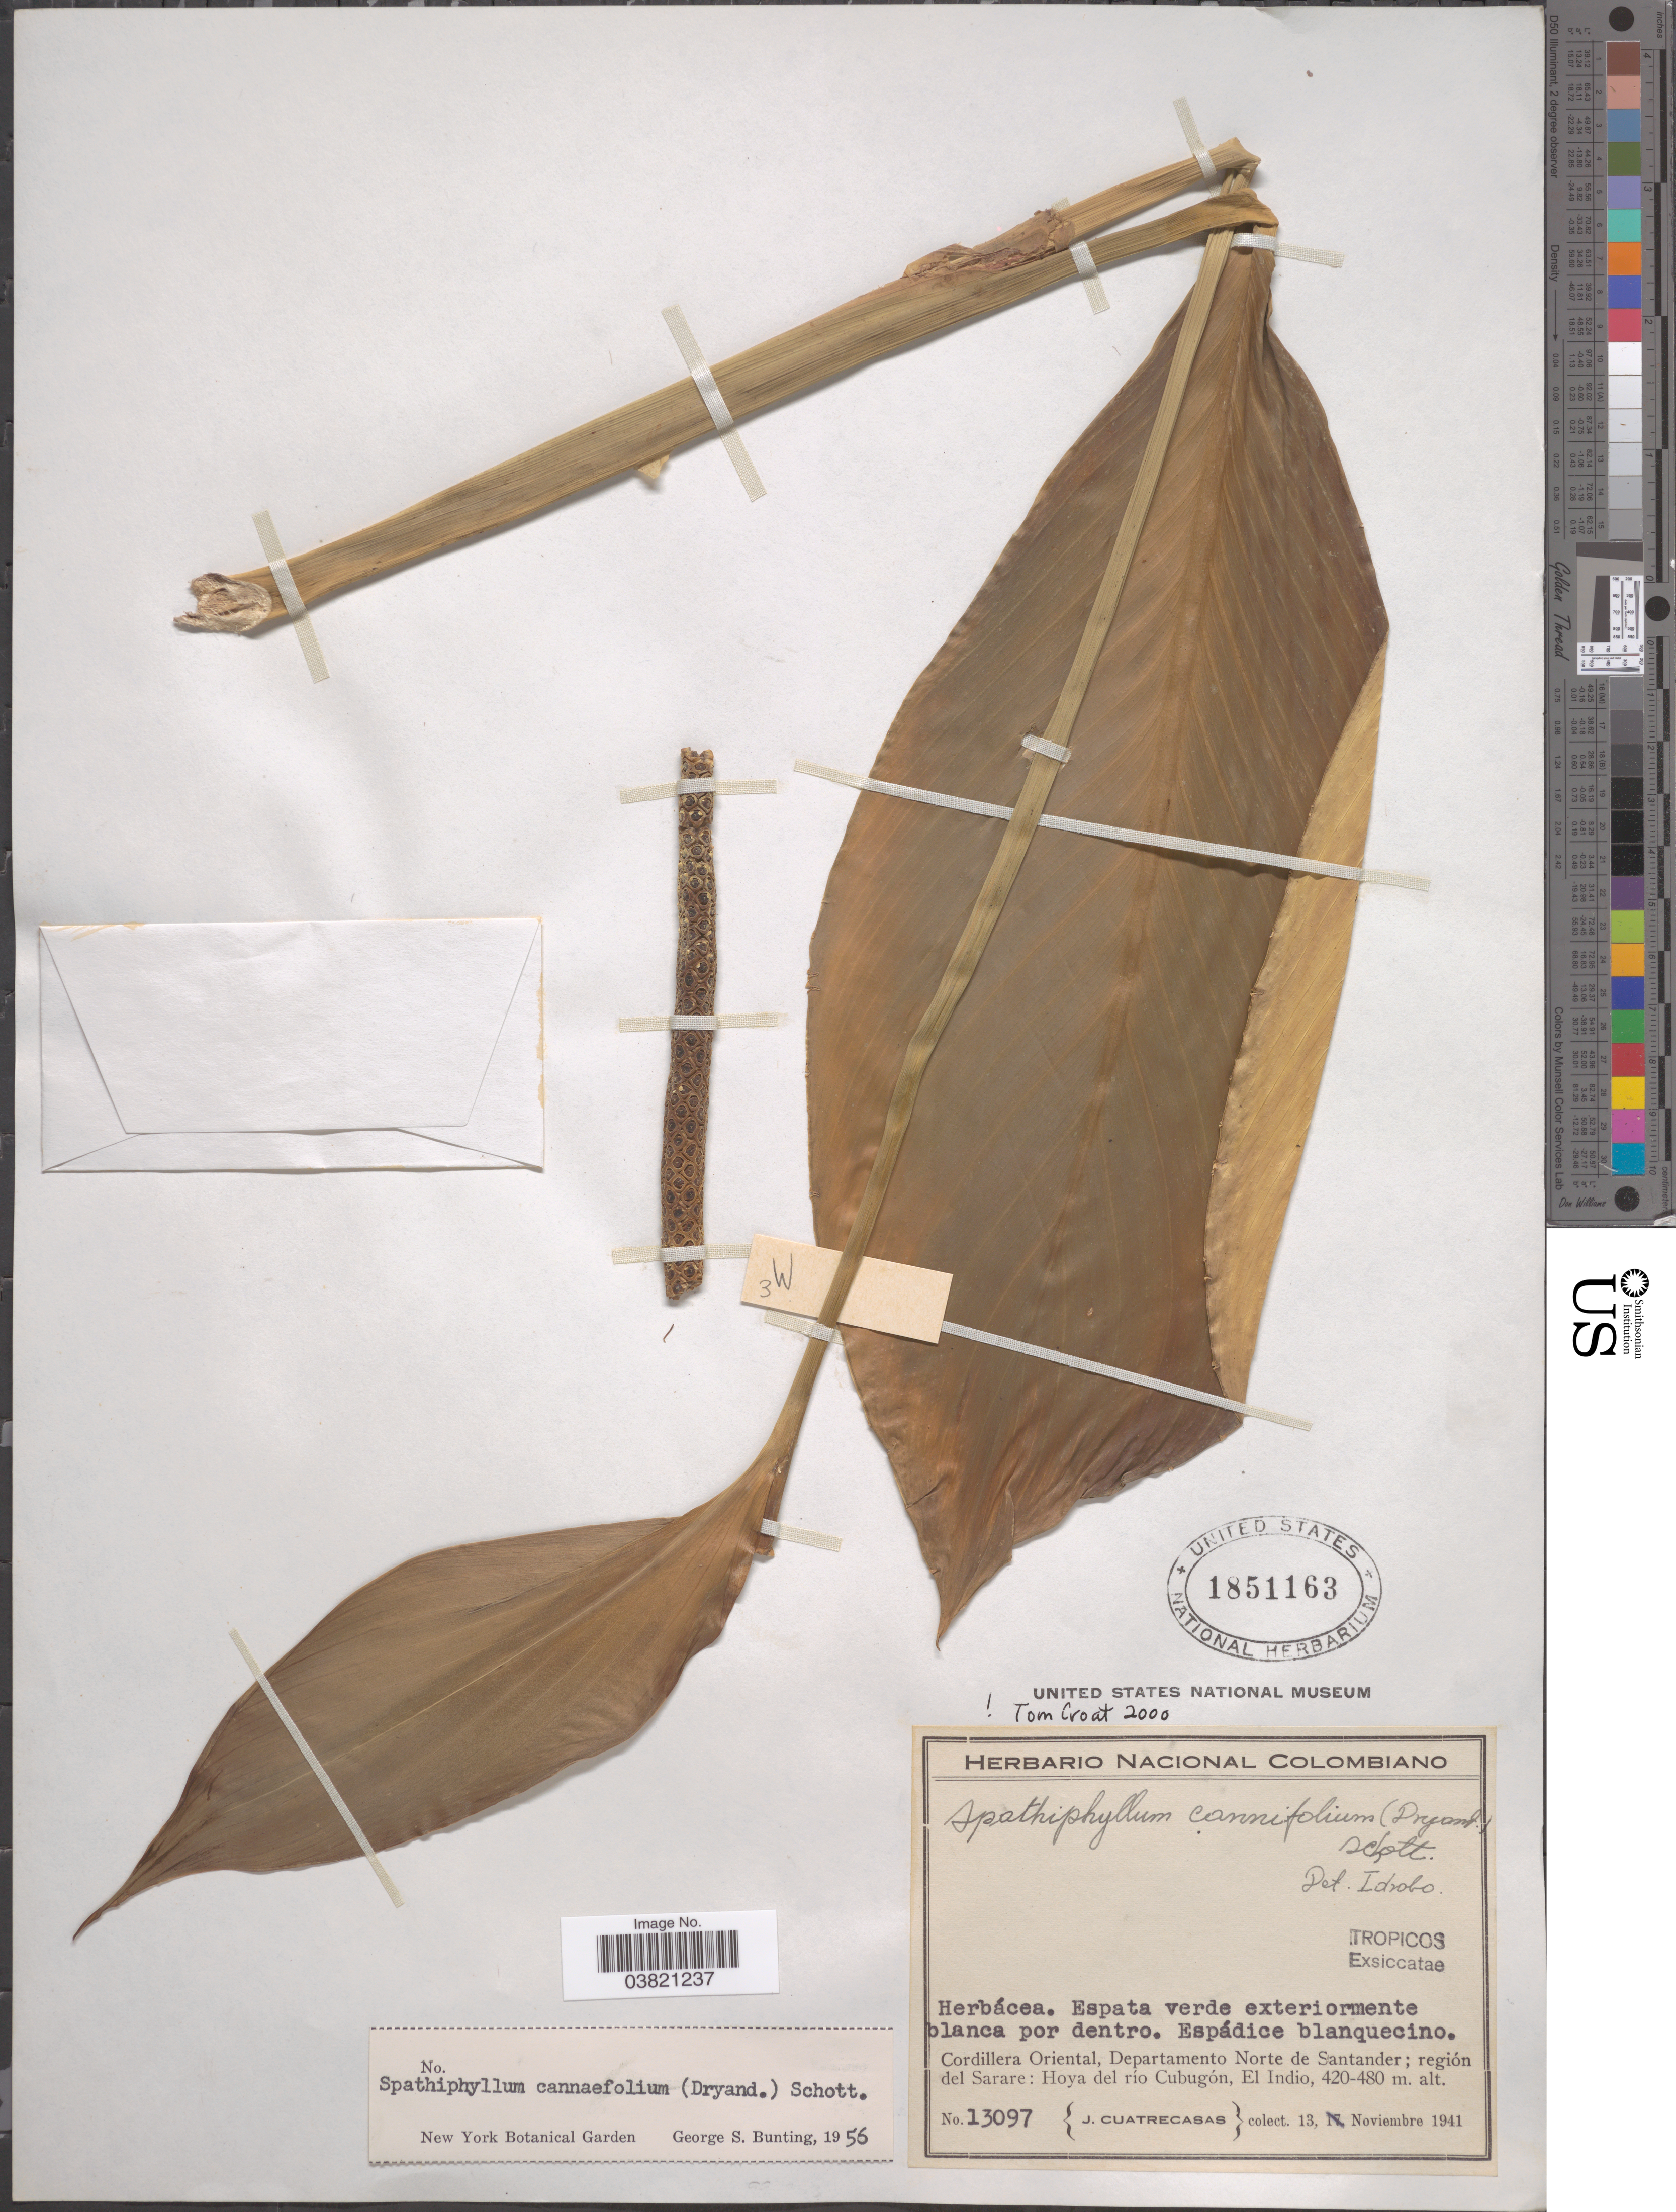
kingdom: Plantae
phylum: Tracheophyta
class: Liliopsida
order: Alismatales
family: Araceae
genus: Spathiphyllum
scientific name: Spathiphyllum cannifolium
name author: (Dryand. ex Sims) Schott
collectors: J. Cuatrecasas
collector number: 13097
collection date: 1941-11-13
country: Colombia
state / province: Norte de Santander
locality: Cordillera Oriental, Departamento Norte de Santander; región del Sarare: Hoya del río Cubugón, El Indio.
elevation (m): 420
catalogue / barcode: US 1851163